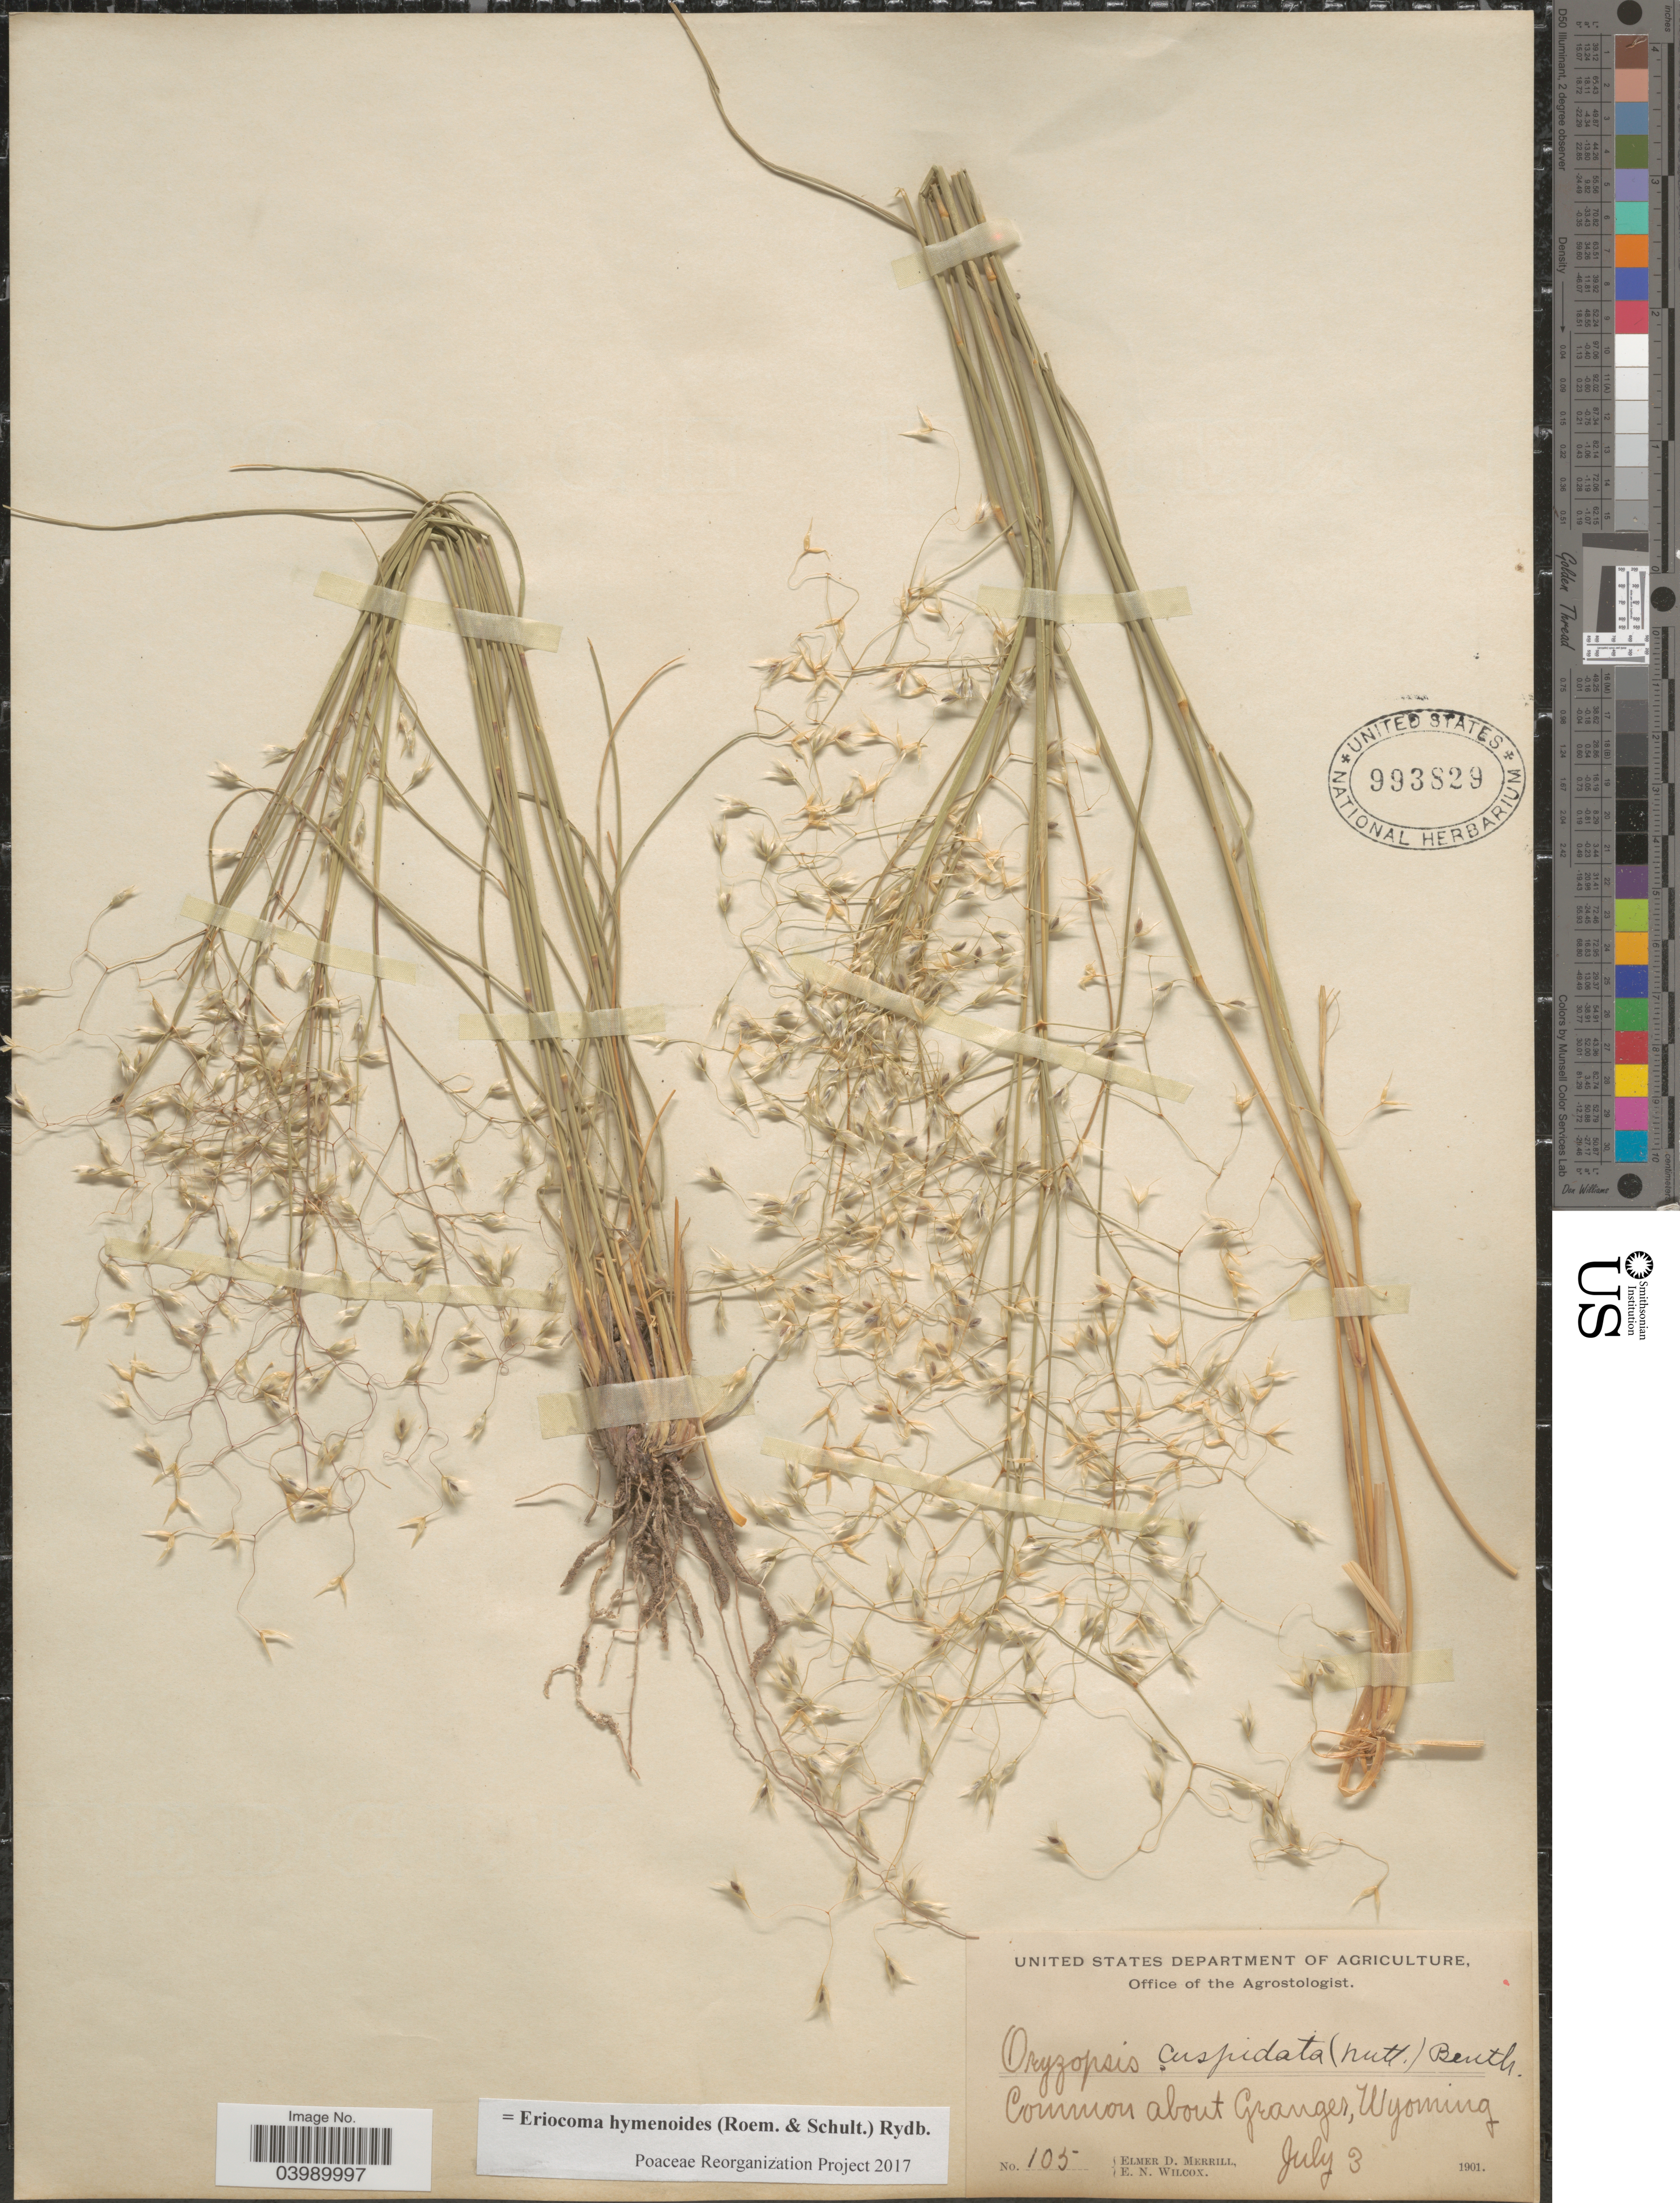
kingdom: Plantae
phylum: Tracheophyta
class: Liliopsida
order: Poales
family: Poaceae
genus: Eriocoma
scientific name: Eriocoma hymenoides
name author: (Roem. & Schult.) Rydb.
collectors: E. D. Merrill & E. Wilcox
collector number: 105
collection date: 1901-07-03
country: United States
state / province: Wyoming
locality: Common about Granges.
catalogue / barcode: US 993829